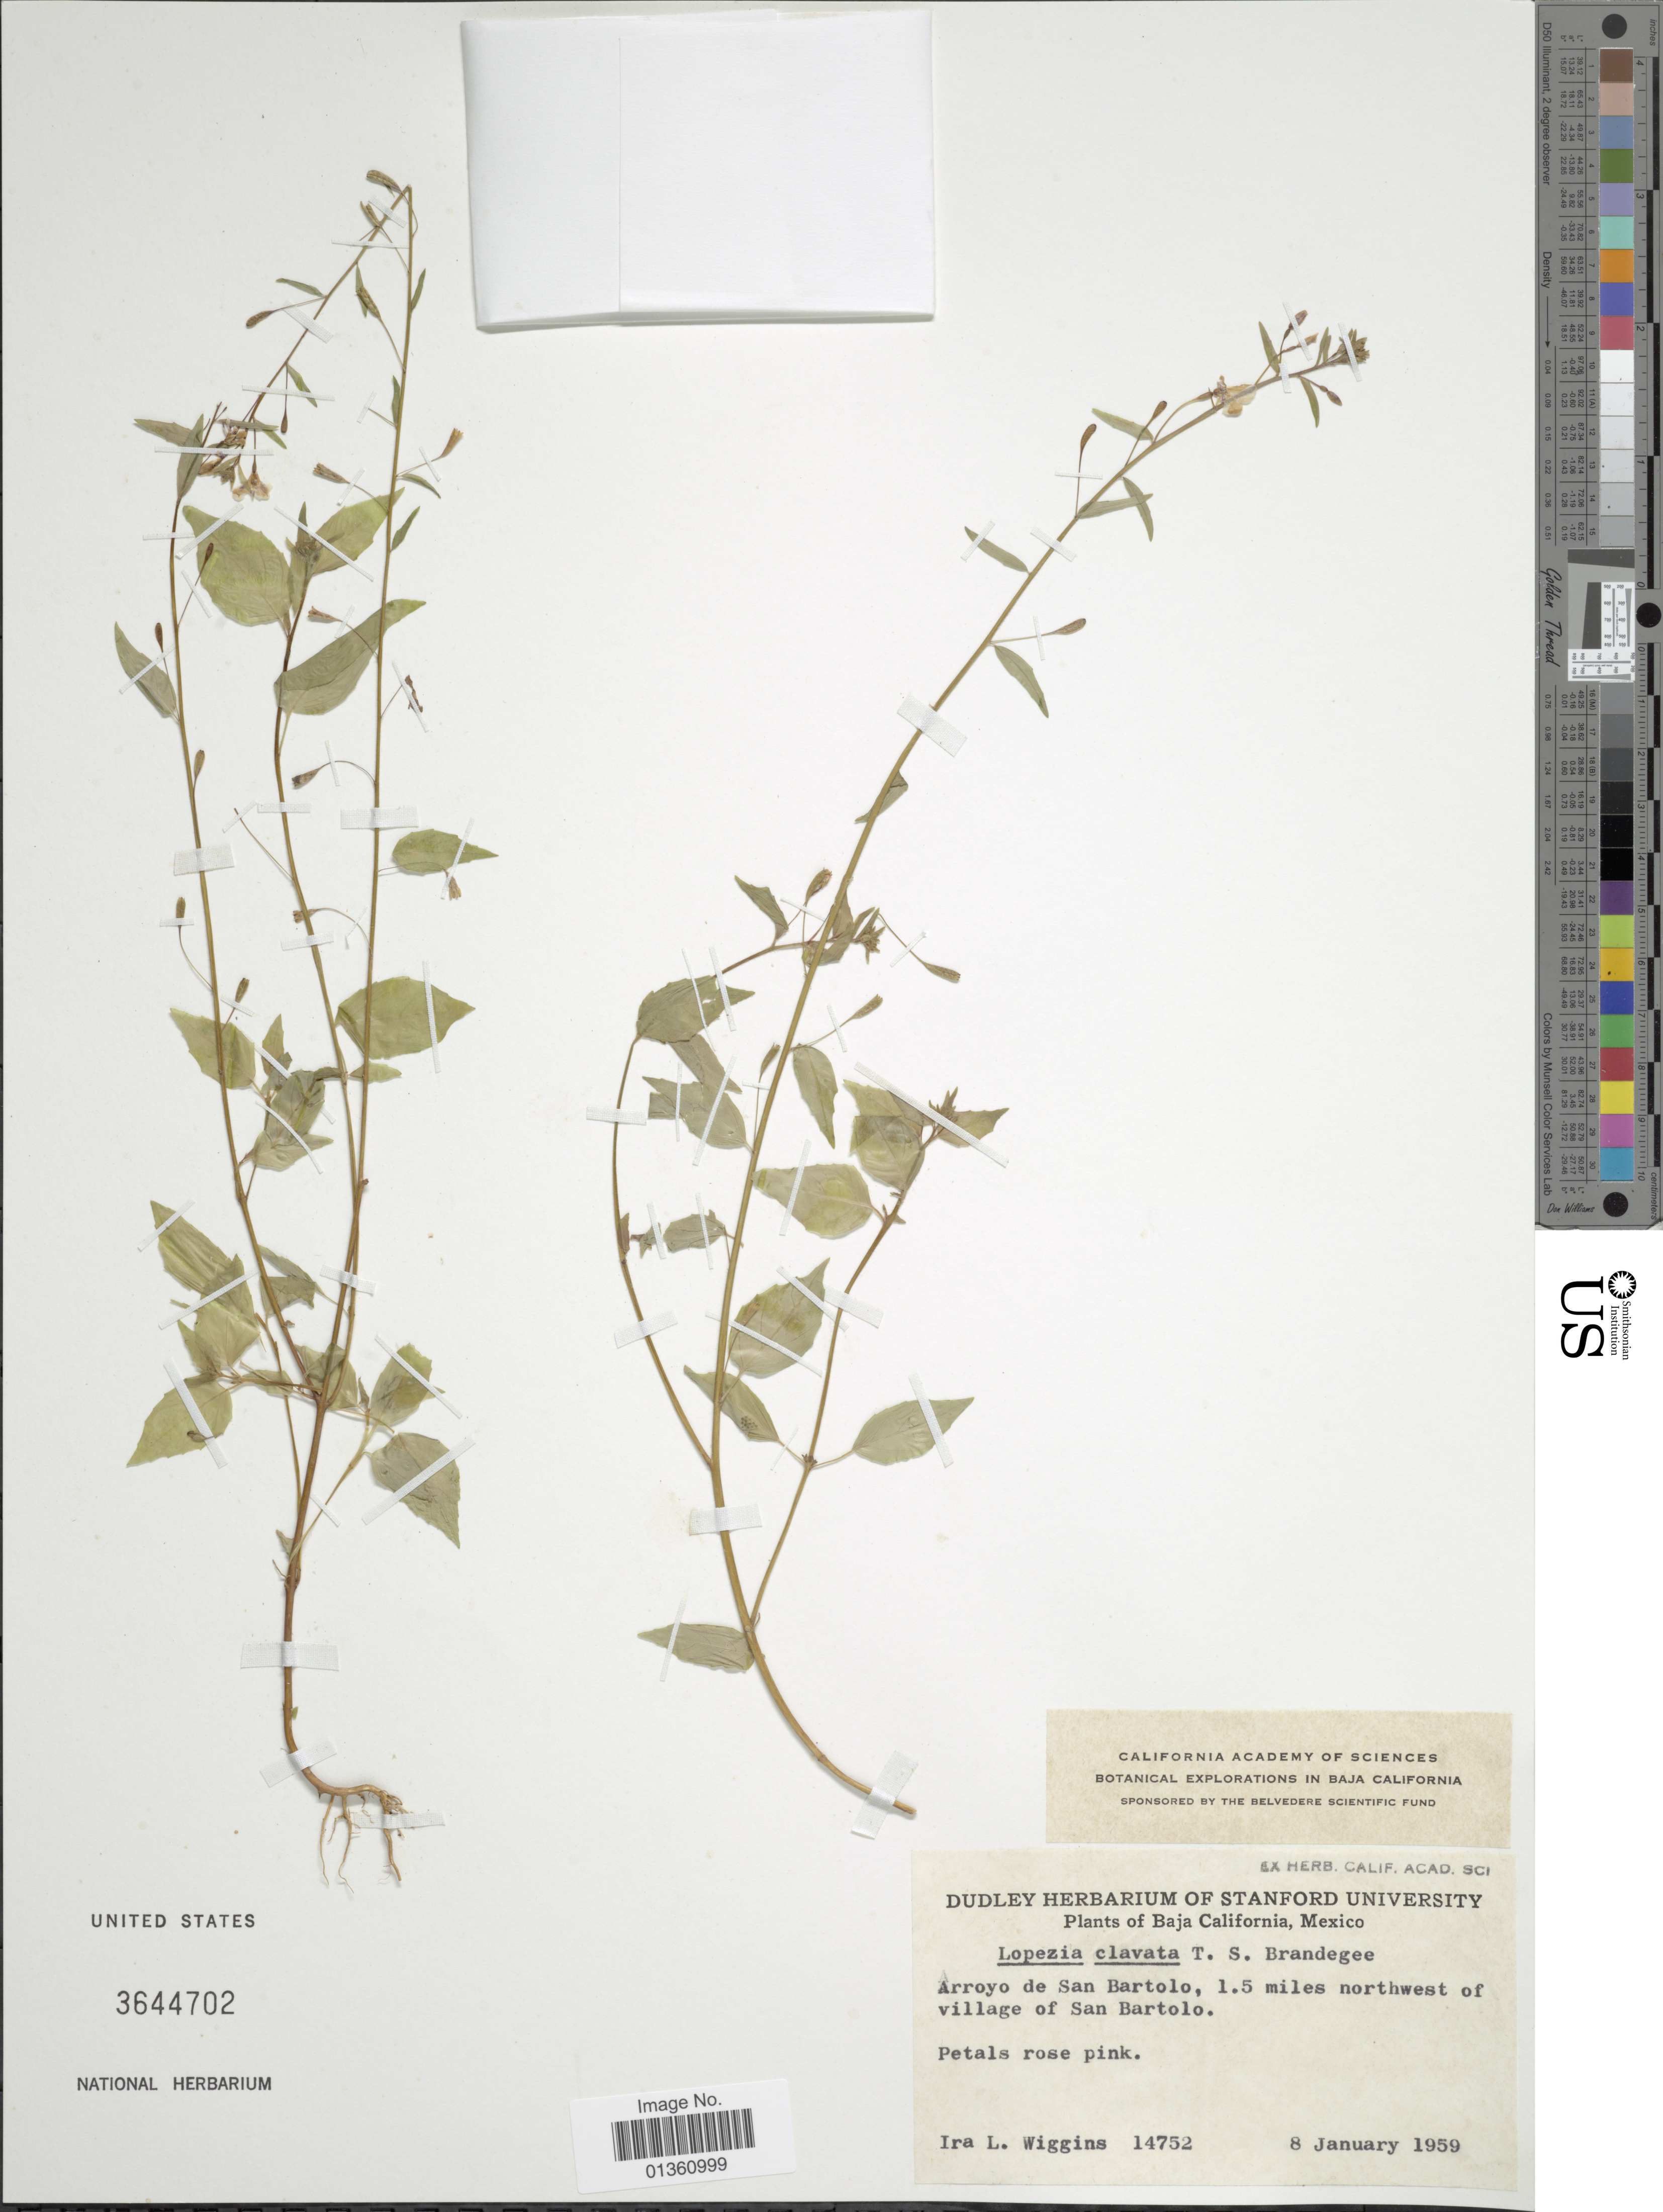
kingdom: Plantae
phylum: Tracheophyta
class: Magnoliopsida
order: Myrtales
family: Onagraceae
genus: Lopezia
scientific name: Lopezia clavata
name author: Brandegee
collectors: I. L. Wiggins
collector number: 14752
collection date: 1959-01-08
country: Mexico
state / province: Baja California Sur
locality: Arroyo de San Bartolo, 1.5 miles northwest of village of San Bartolo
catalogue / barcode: US 3644702